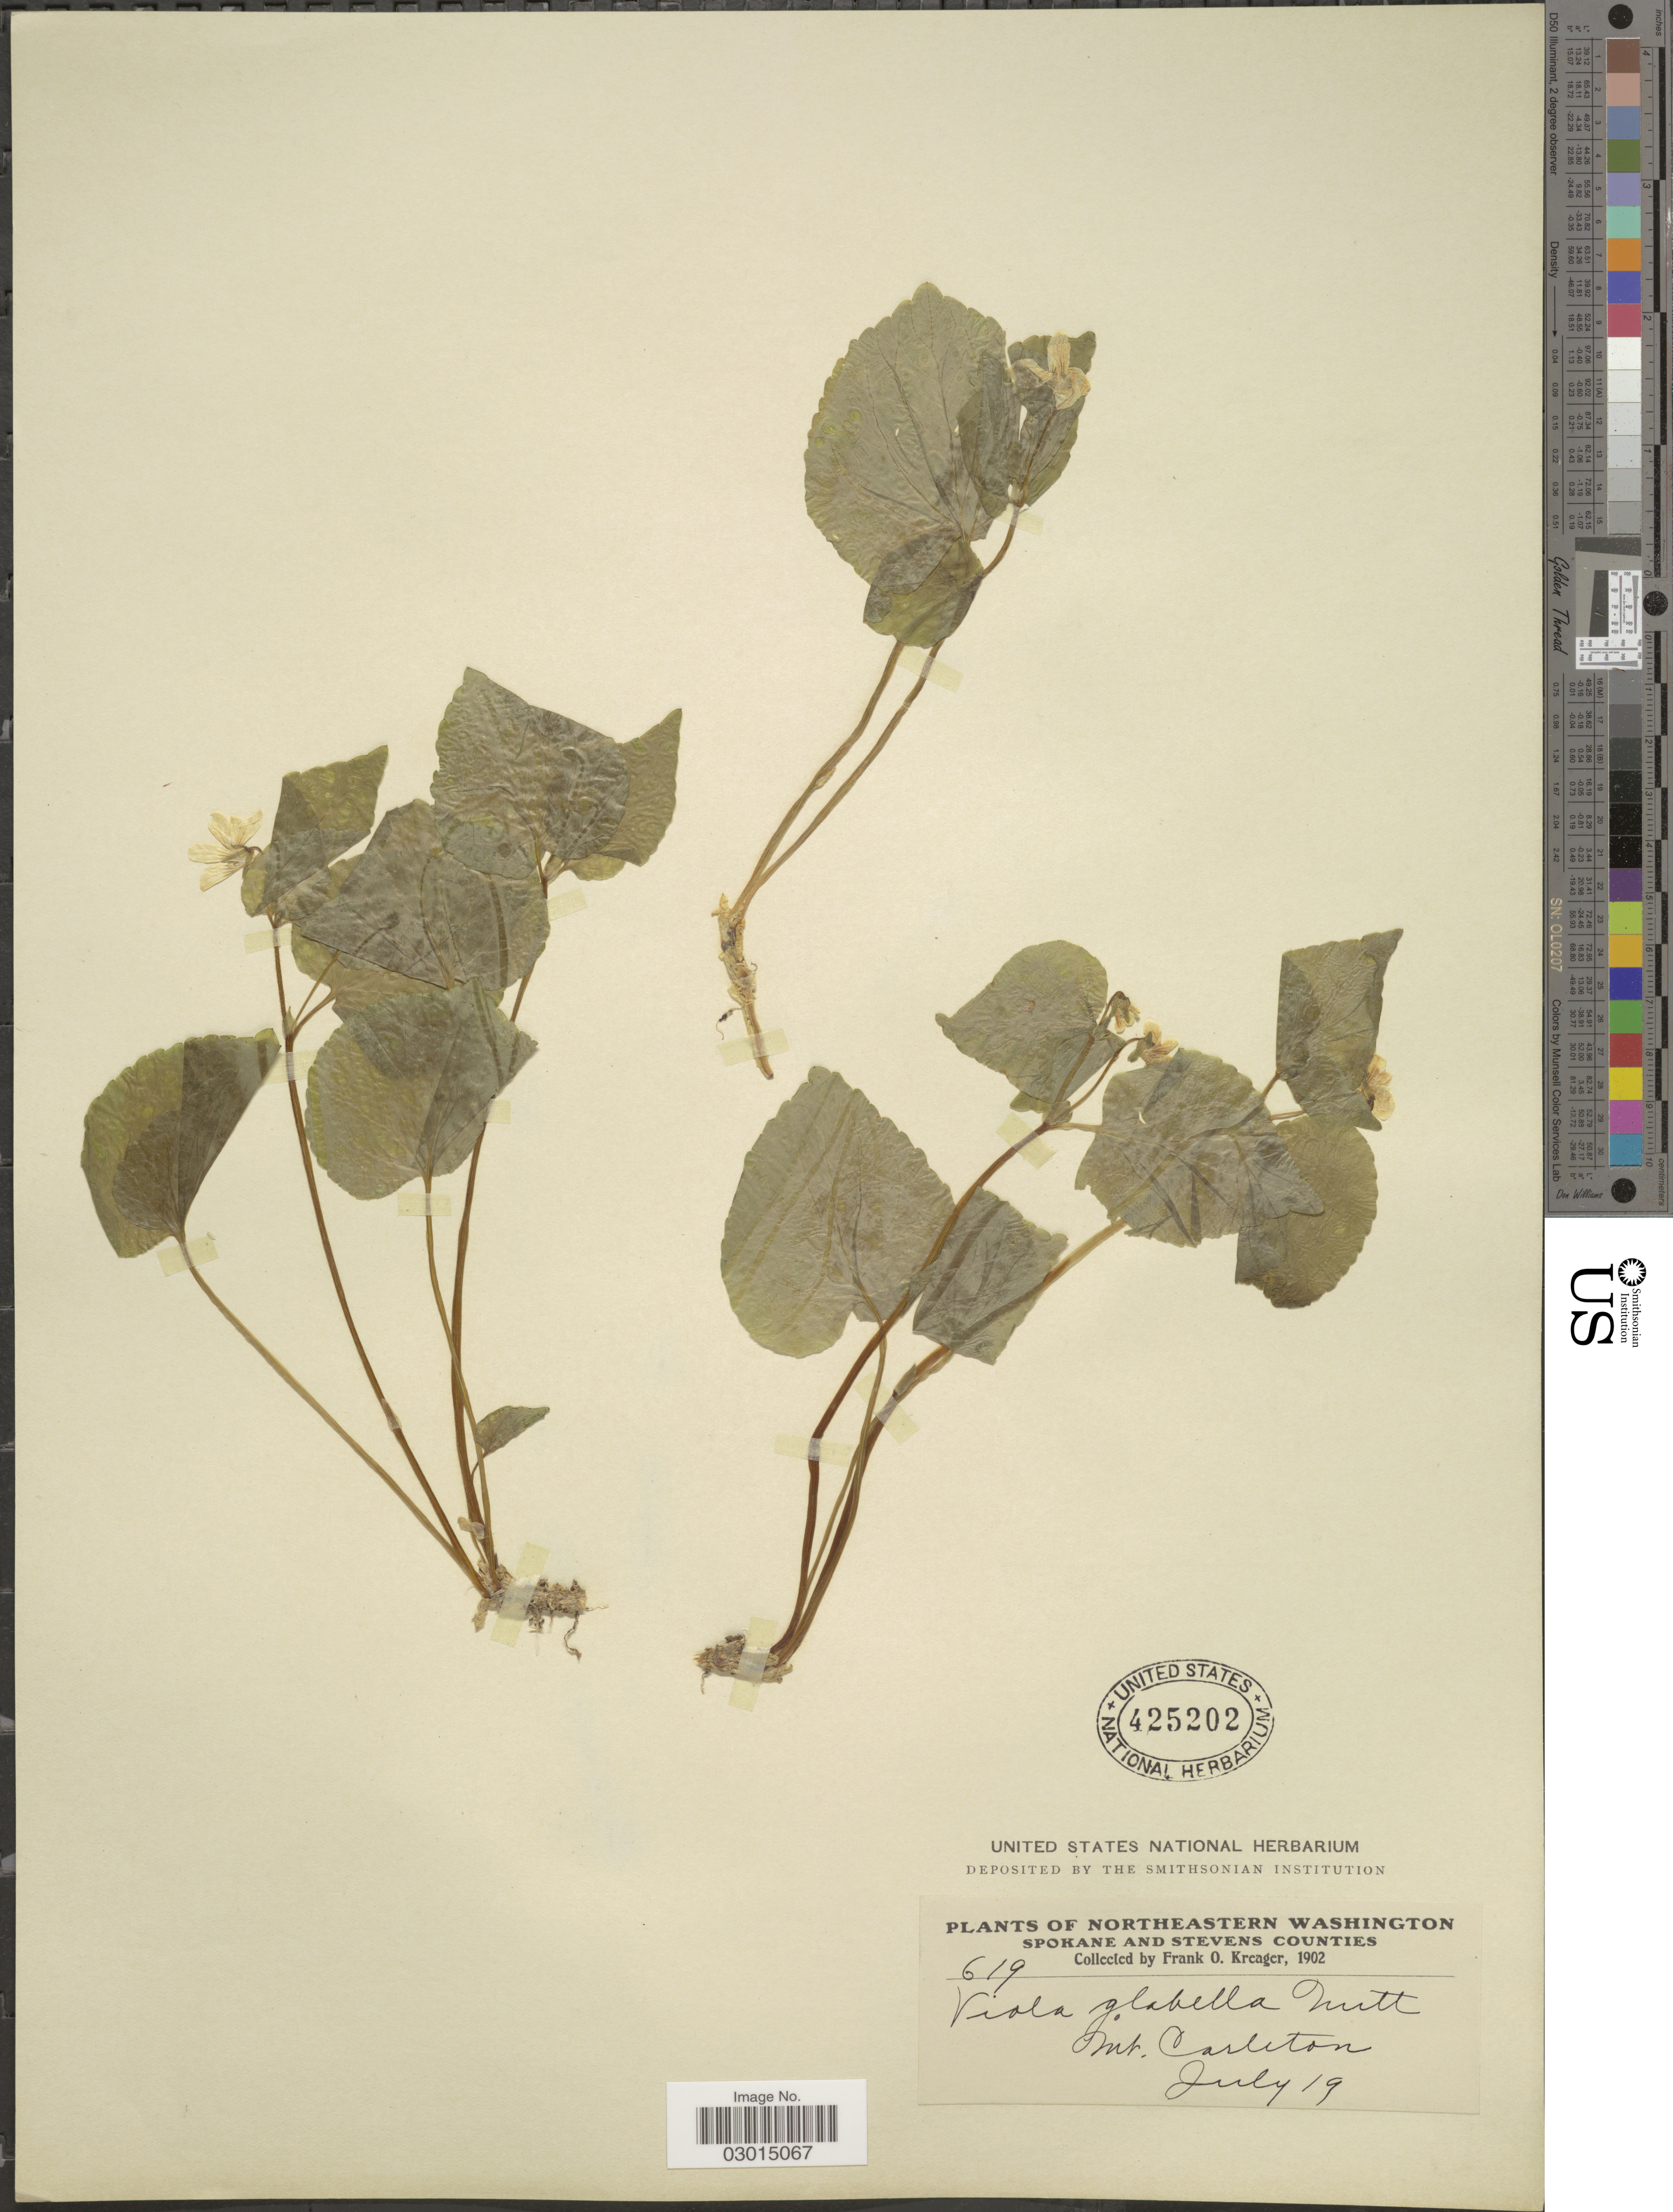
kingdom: Plantae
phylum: Tracheophyta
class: Magnoliopsida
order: Malpighiales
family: Violaceae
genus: Viola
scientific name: Viola glabella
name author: Nutt.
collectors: F. Kreager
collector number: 619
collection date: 1902-07-19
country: United States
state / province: Washington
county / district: Spokane / Stevens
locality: Northeastern Washington. Spokane and Stevens Counties. Mt. Carleton.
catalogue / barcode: US 425202